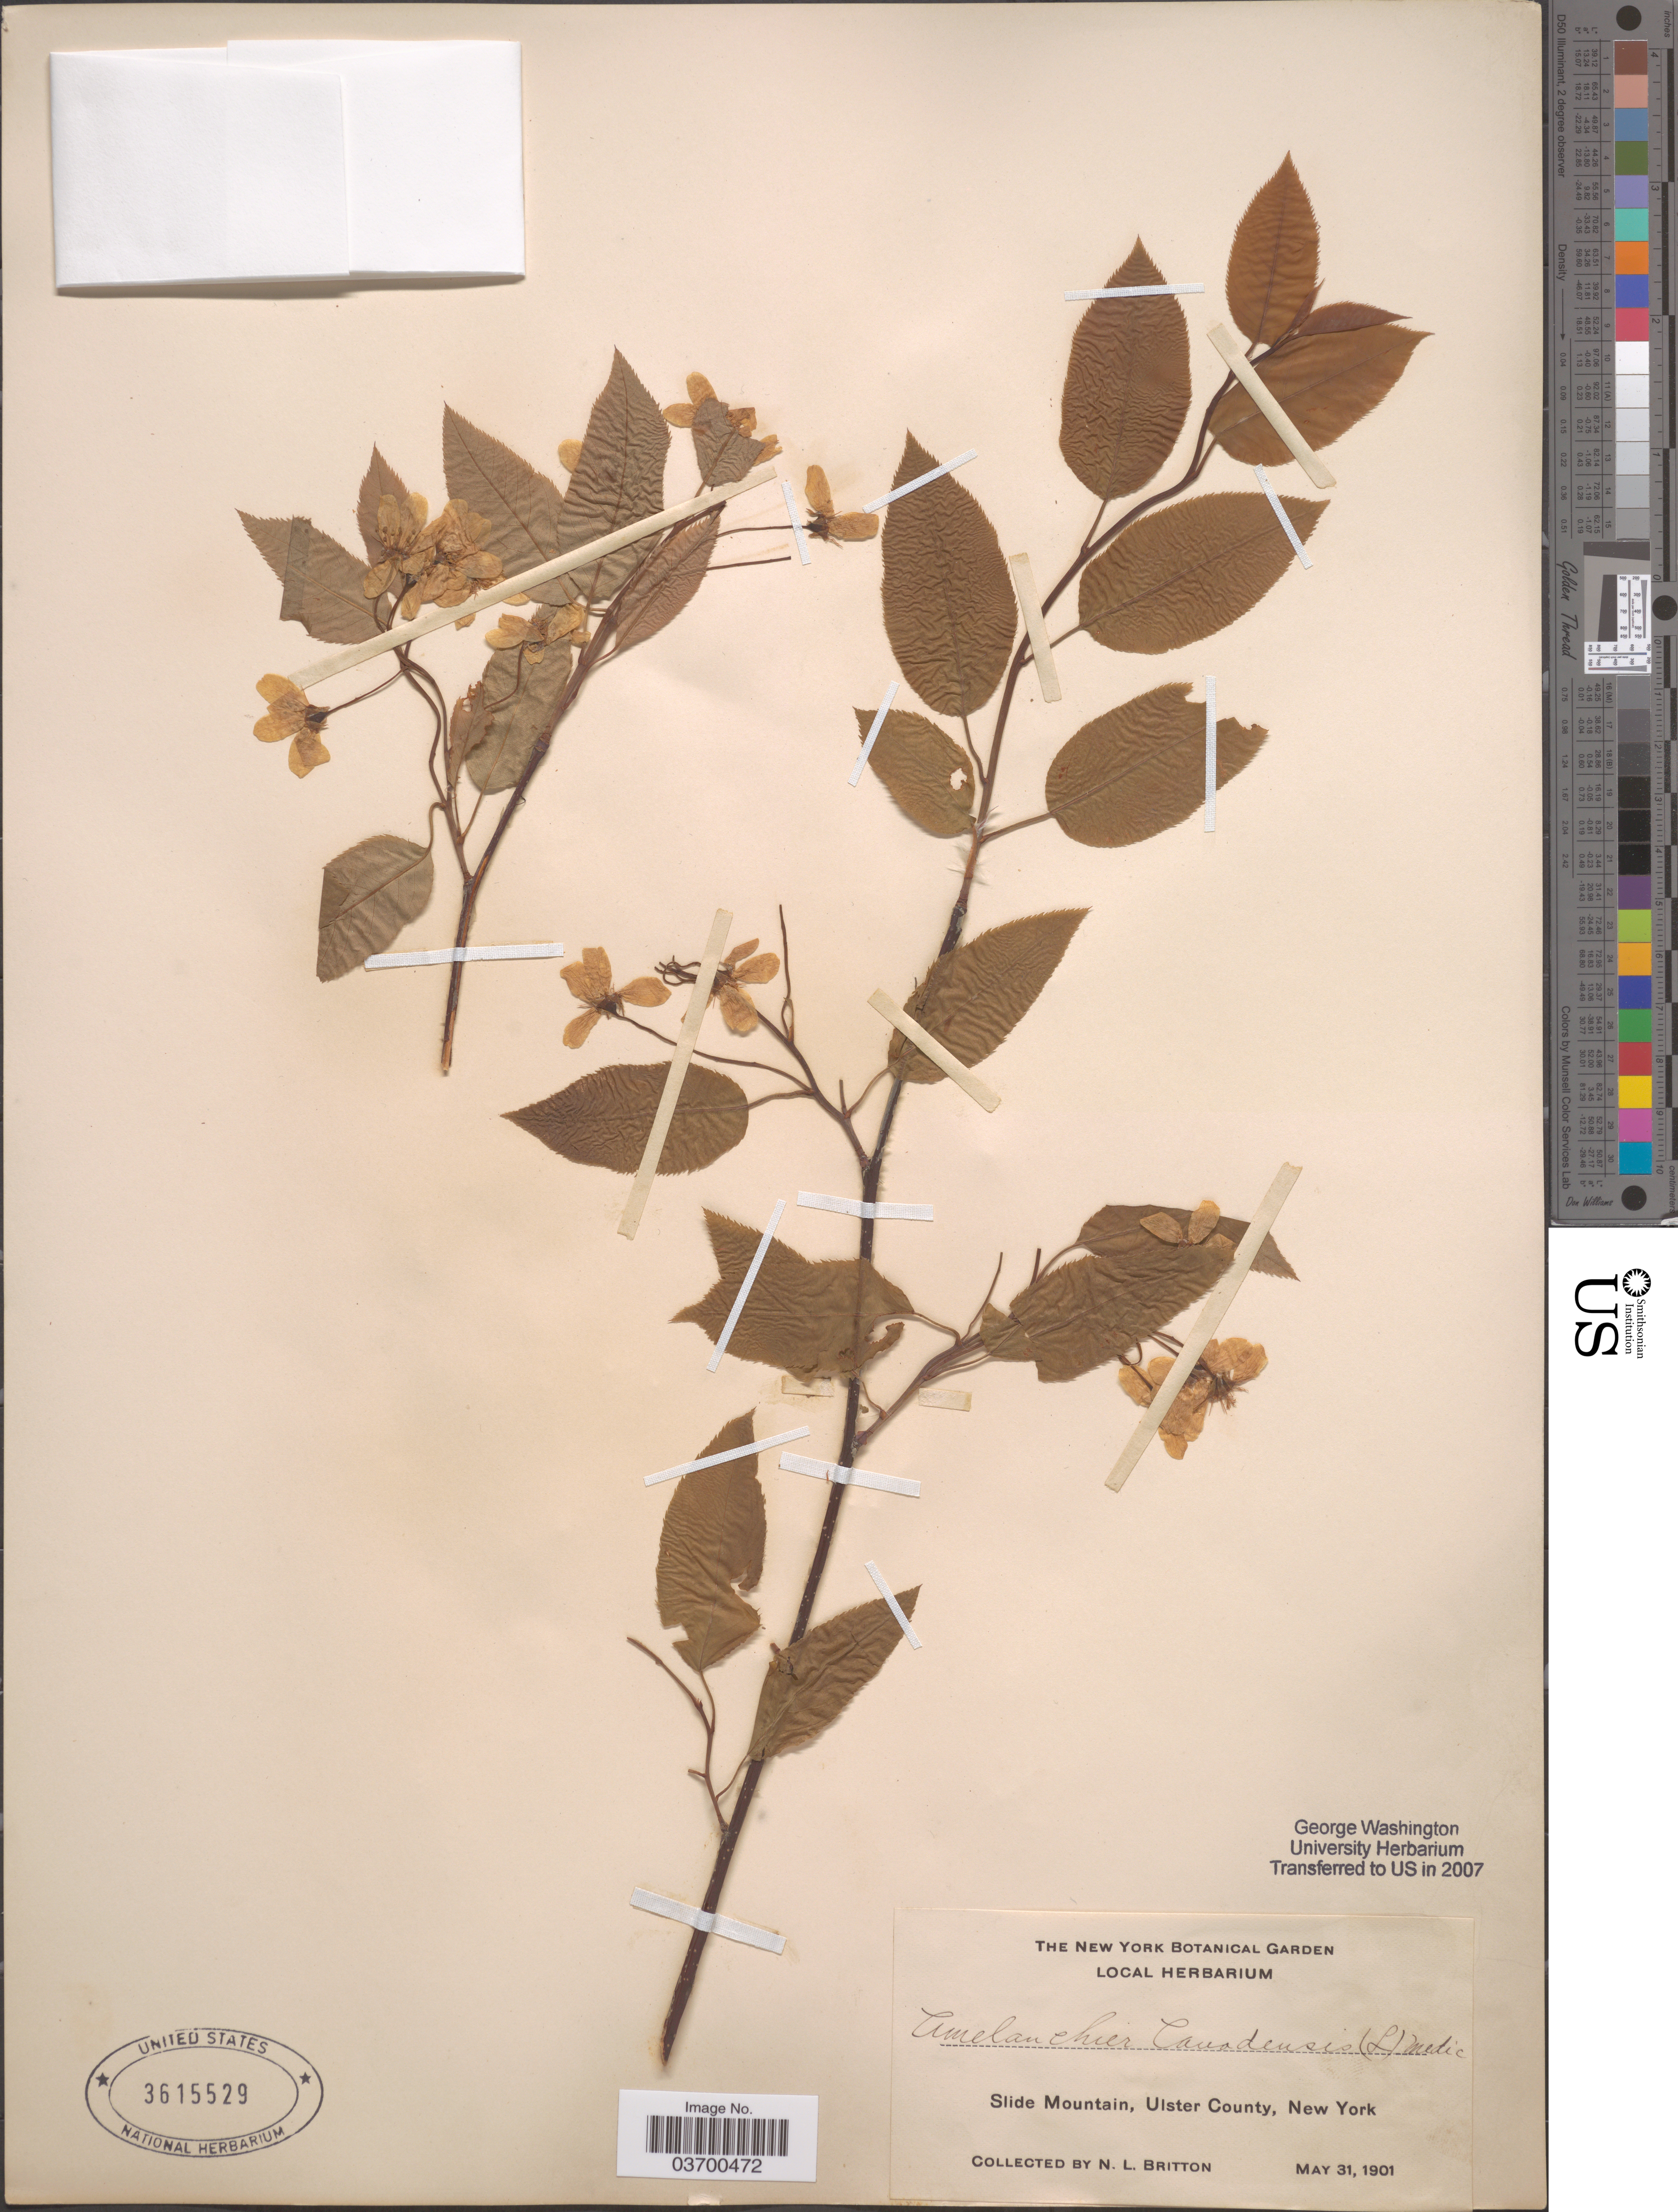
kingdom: Plantae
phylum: Tracheophyta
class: Magnoliopsida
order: Rosales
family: Rosaceae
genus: Amelanchier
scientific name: Amelanchier canadensis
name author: (L.) Medic.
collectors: N. Britton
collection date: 1901-05-31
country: United States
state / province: New York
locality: Slide Mountain, Ulster County.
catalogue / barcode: US 3615529